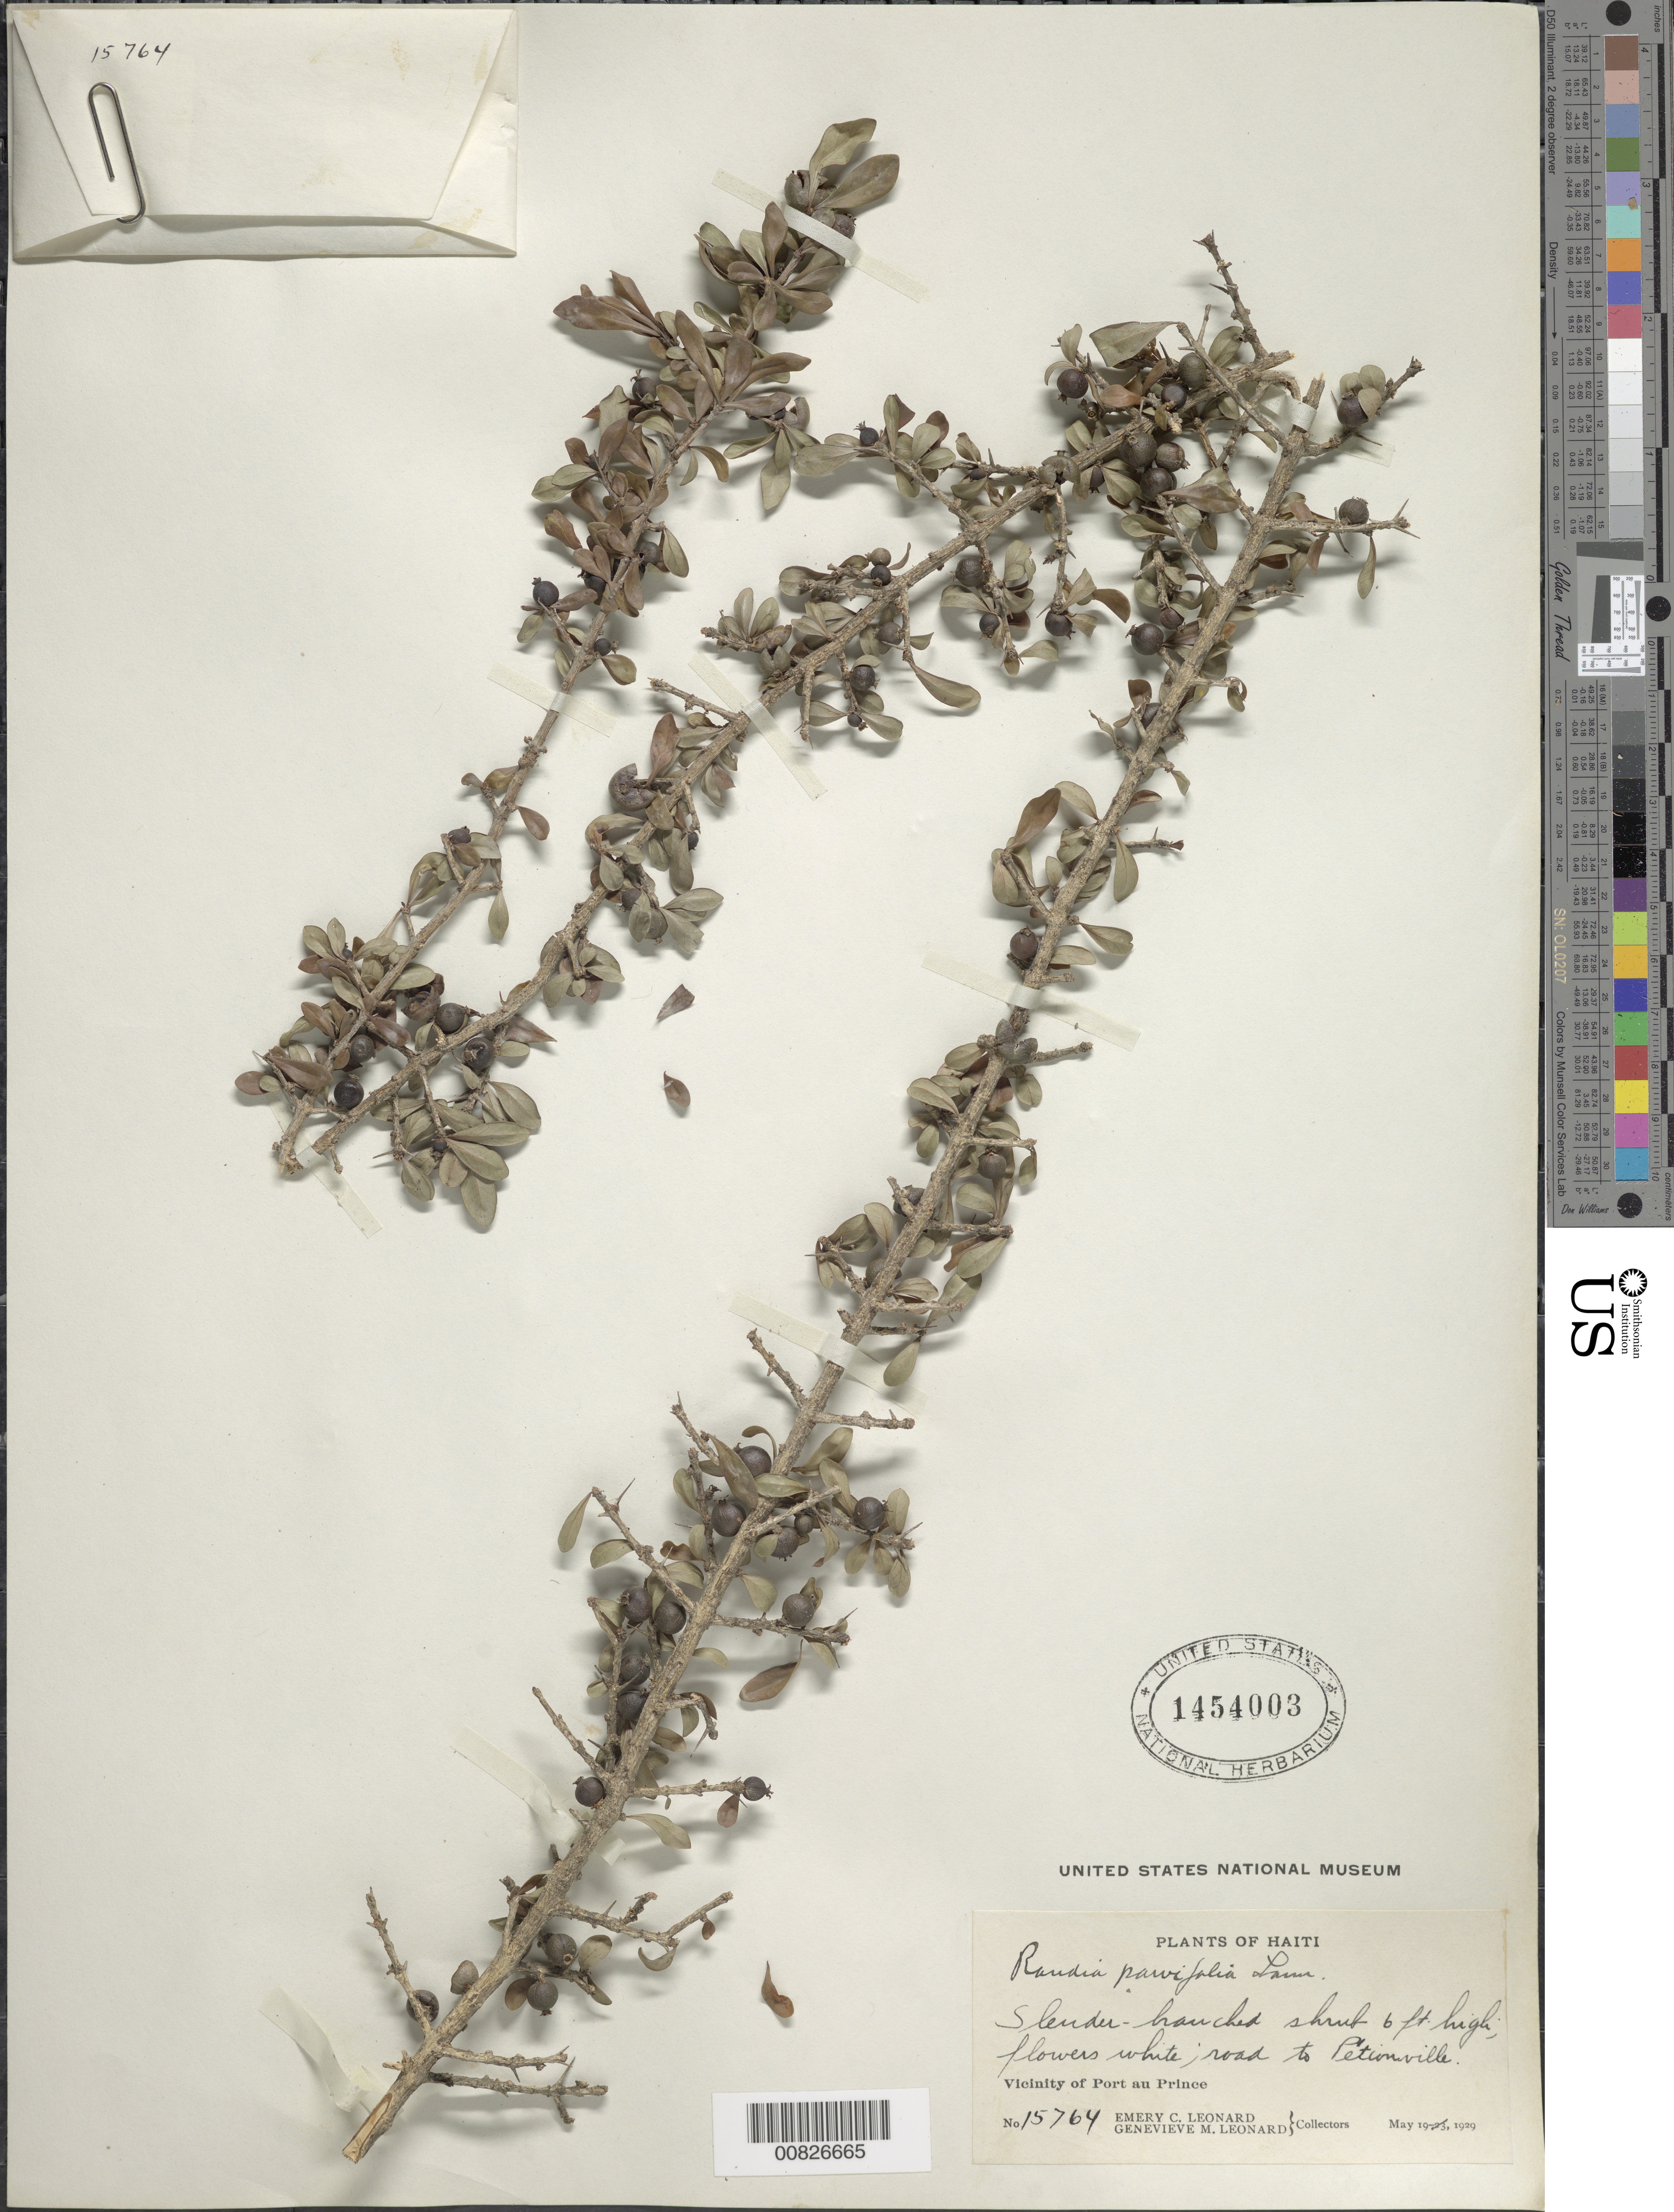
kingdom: Plantae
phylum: Tracheophyta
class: Magnoliopsida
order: Gentianales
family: Rubiaceae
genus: Randia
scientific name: Randia parvifolia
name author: Lam.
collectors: E. C. Leonard & G. M. Leonard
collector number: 15764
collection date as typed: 19 May 1929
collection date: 1929-05-19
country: Haiti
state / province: Ouest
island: Hispaniola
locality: Vicinity of Port au Prince, road to Pétionville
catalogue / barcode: US 1454003